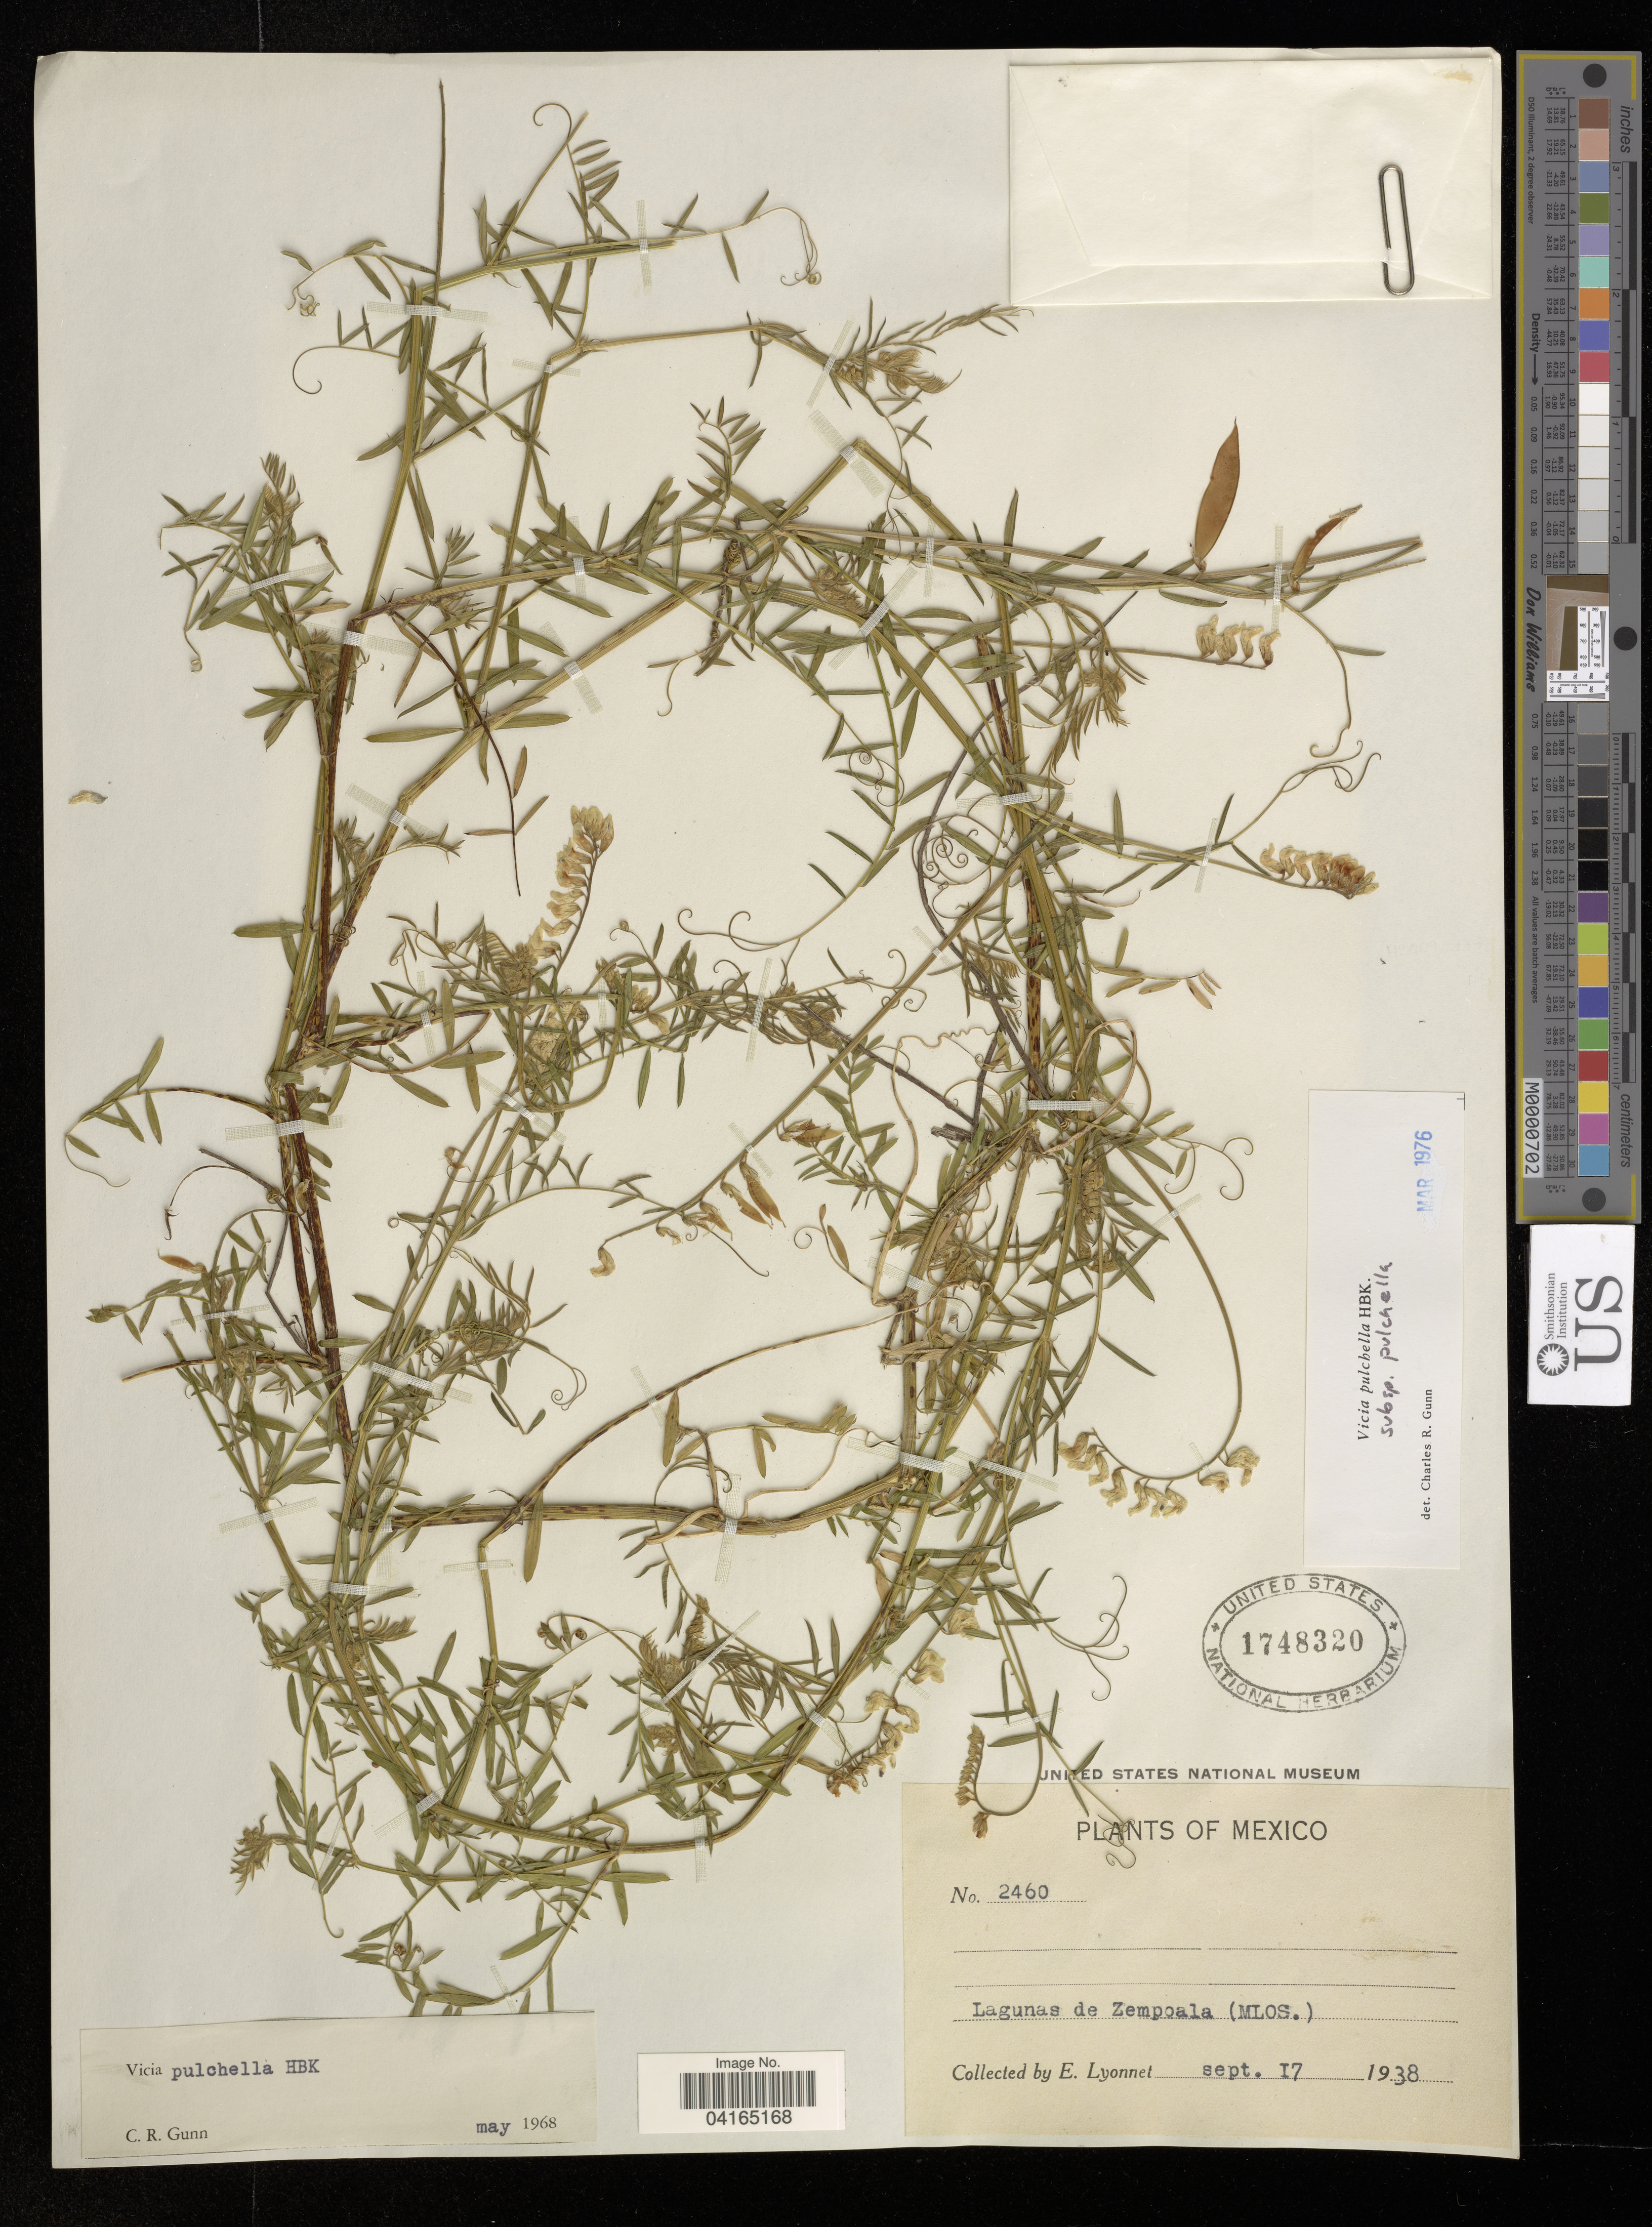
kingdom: Plantae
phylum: Tracheophyta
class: Magnoliopsida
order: Fabales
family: Fabaceae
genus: Vicia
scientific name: Vicia pulchella subsp. pulchella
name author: Kunth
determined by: Hechenleitner, Paulina, RBG Edinburgh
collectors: E. Lyonnet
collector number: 2460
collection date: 1938-09-17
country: Mexico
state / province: Morelos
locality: Lagunas de Zempoala.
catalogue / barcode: US 1748320